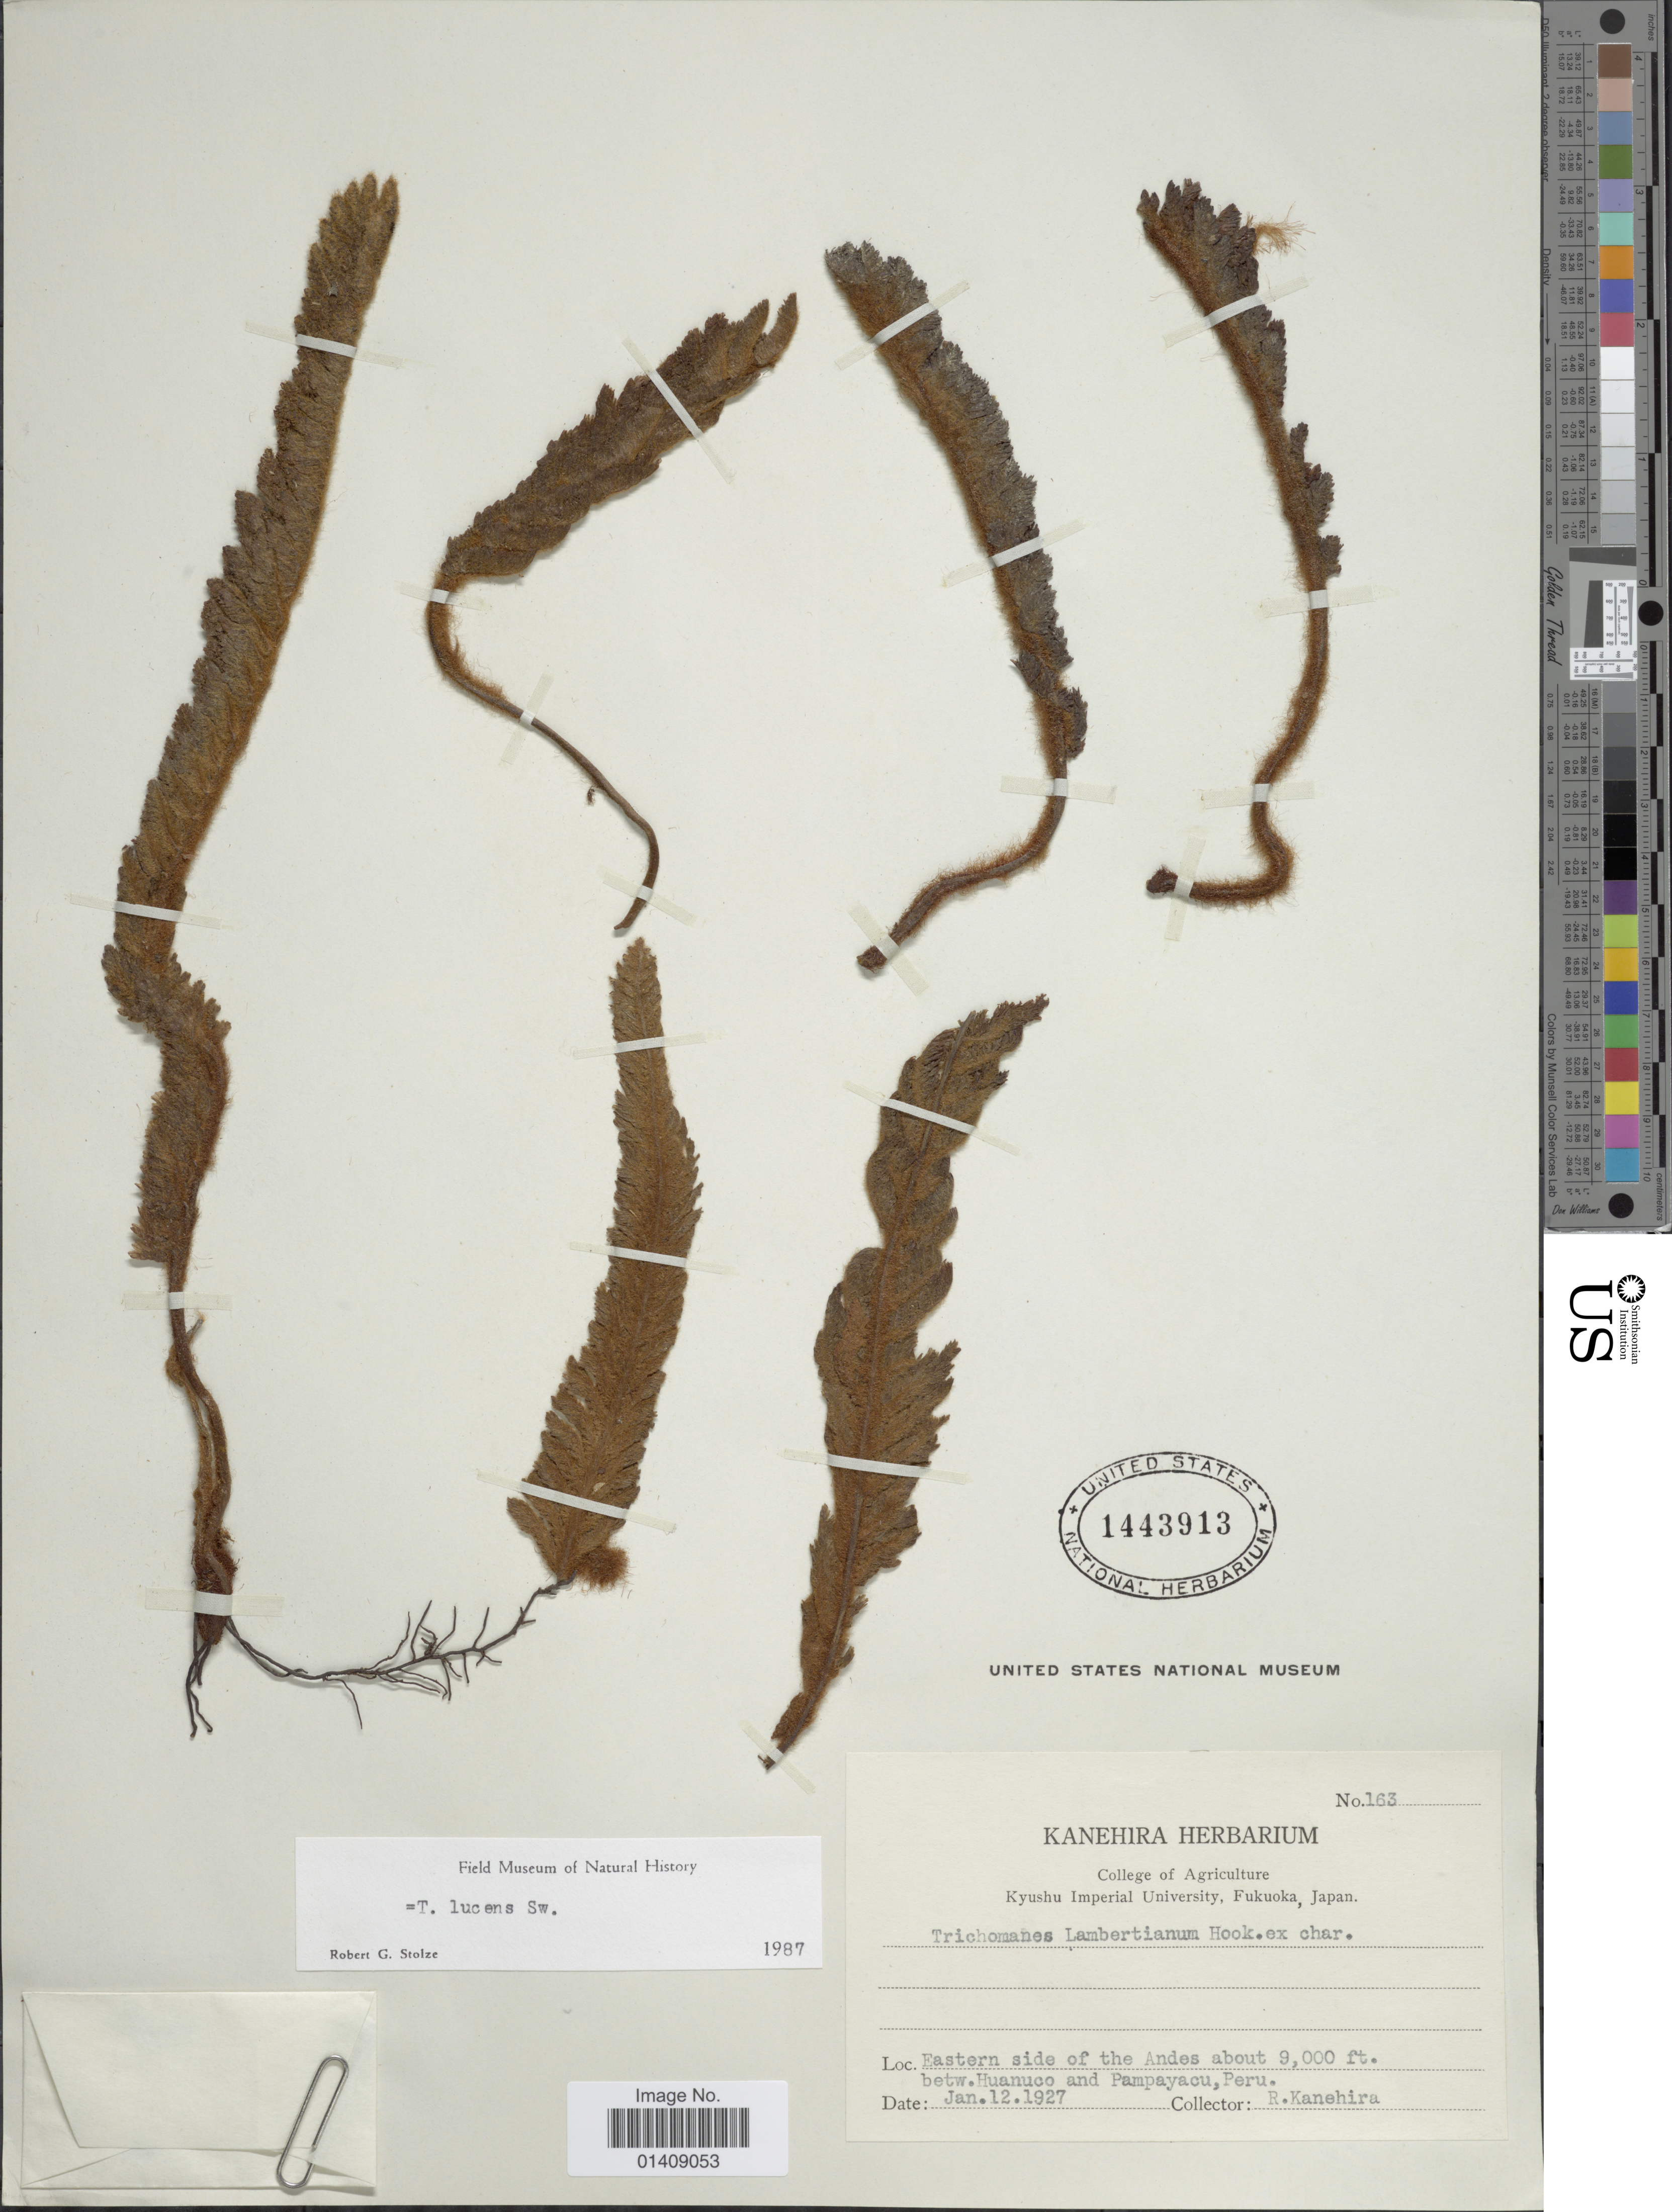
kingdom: Plantae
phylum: Tracheophyta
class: Polypodiopsida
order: Hymenophyllales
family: Hymenophyllaceae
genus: Trichomanes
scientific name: Trichomanes lucens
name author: Sw.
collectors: R. Kanehira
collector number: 163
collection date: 1927-01-12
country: Peru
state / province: Huánuco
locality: Eastern side of the Andes betw. Huanuco and Pampayacu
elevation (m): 2743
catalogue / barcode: US 1443913